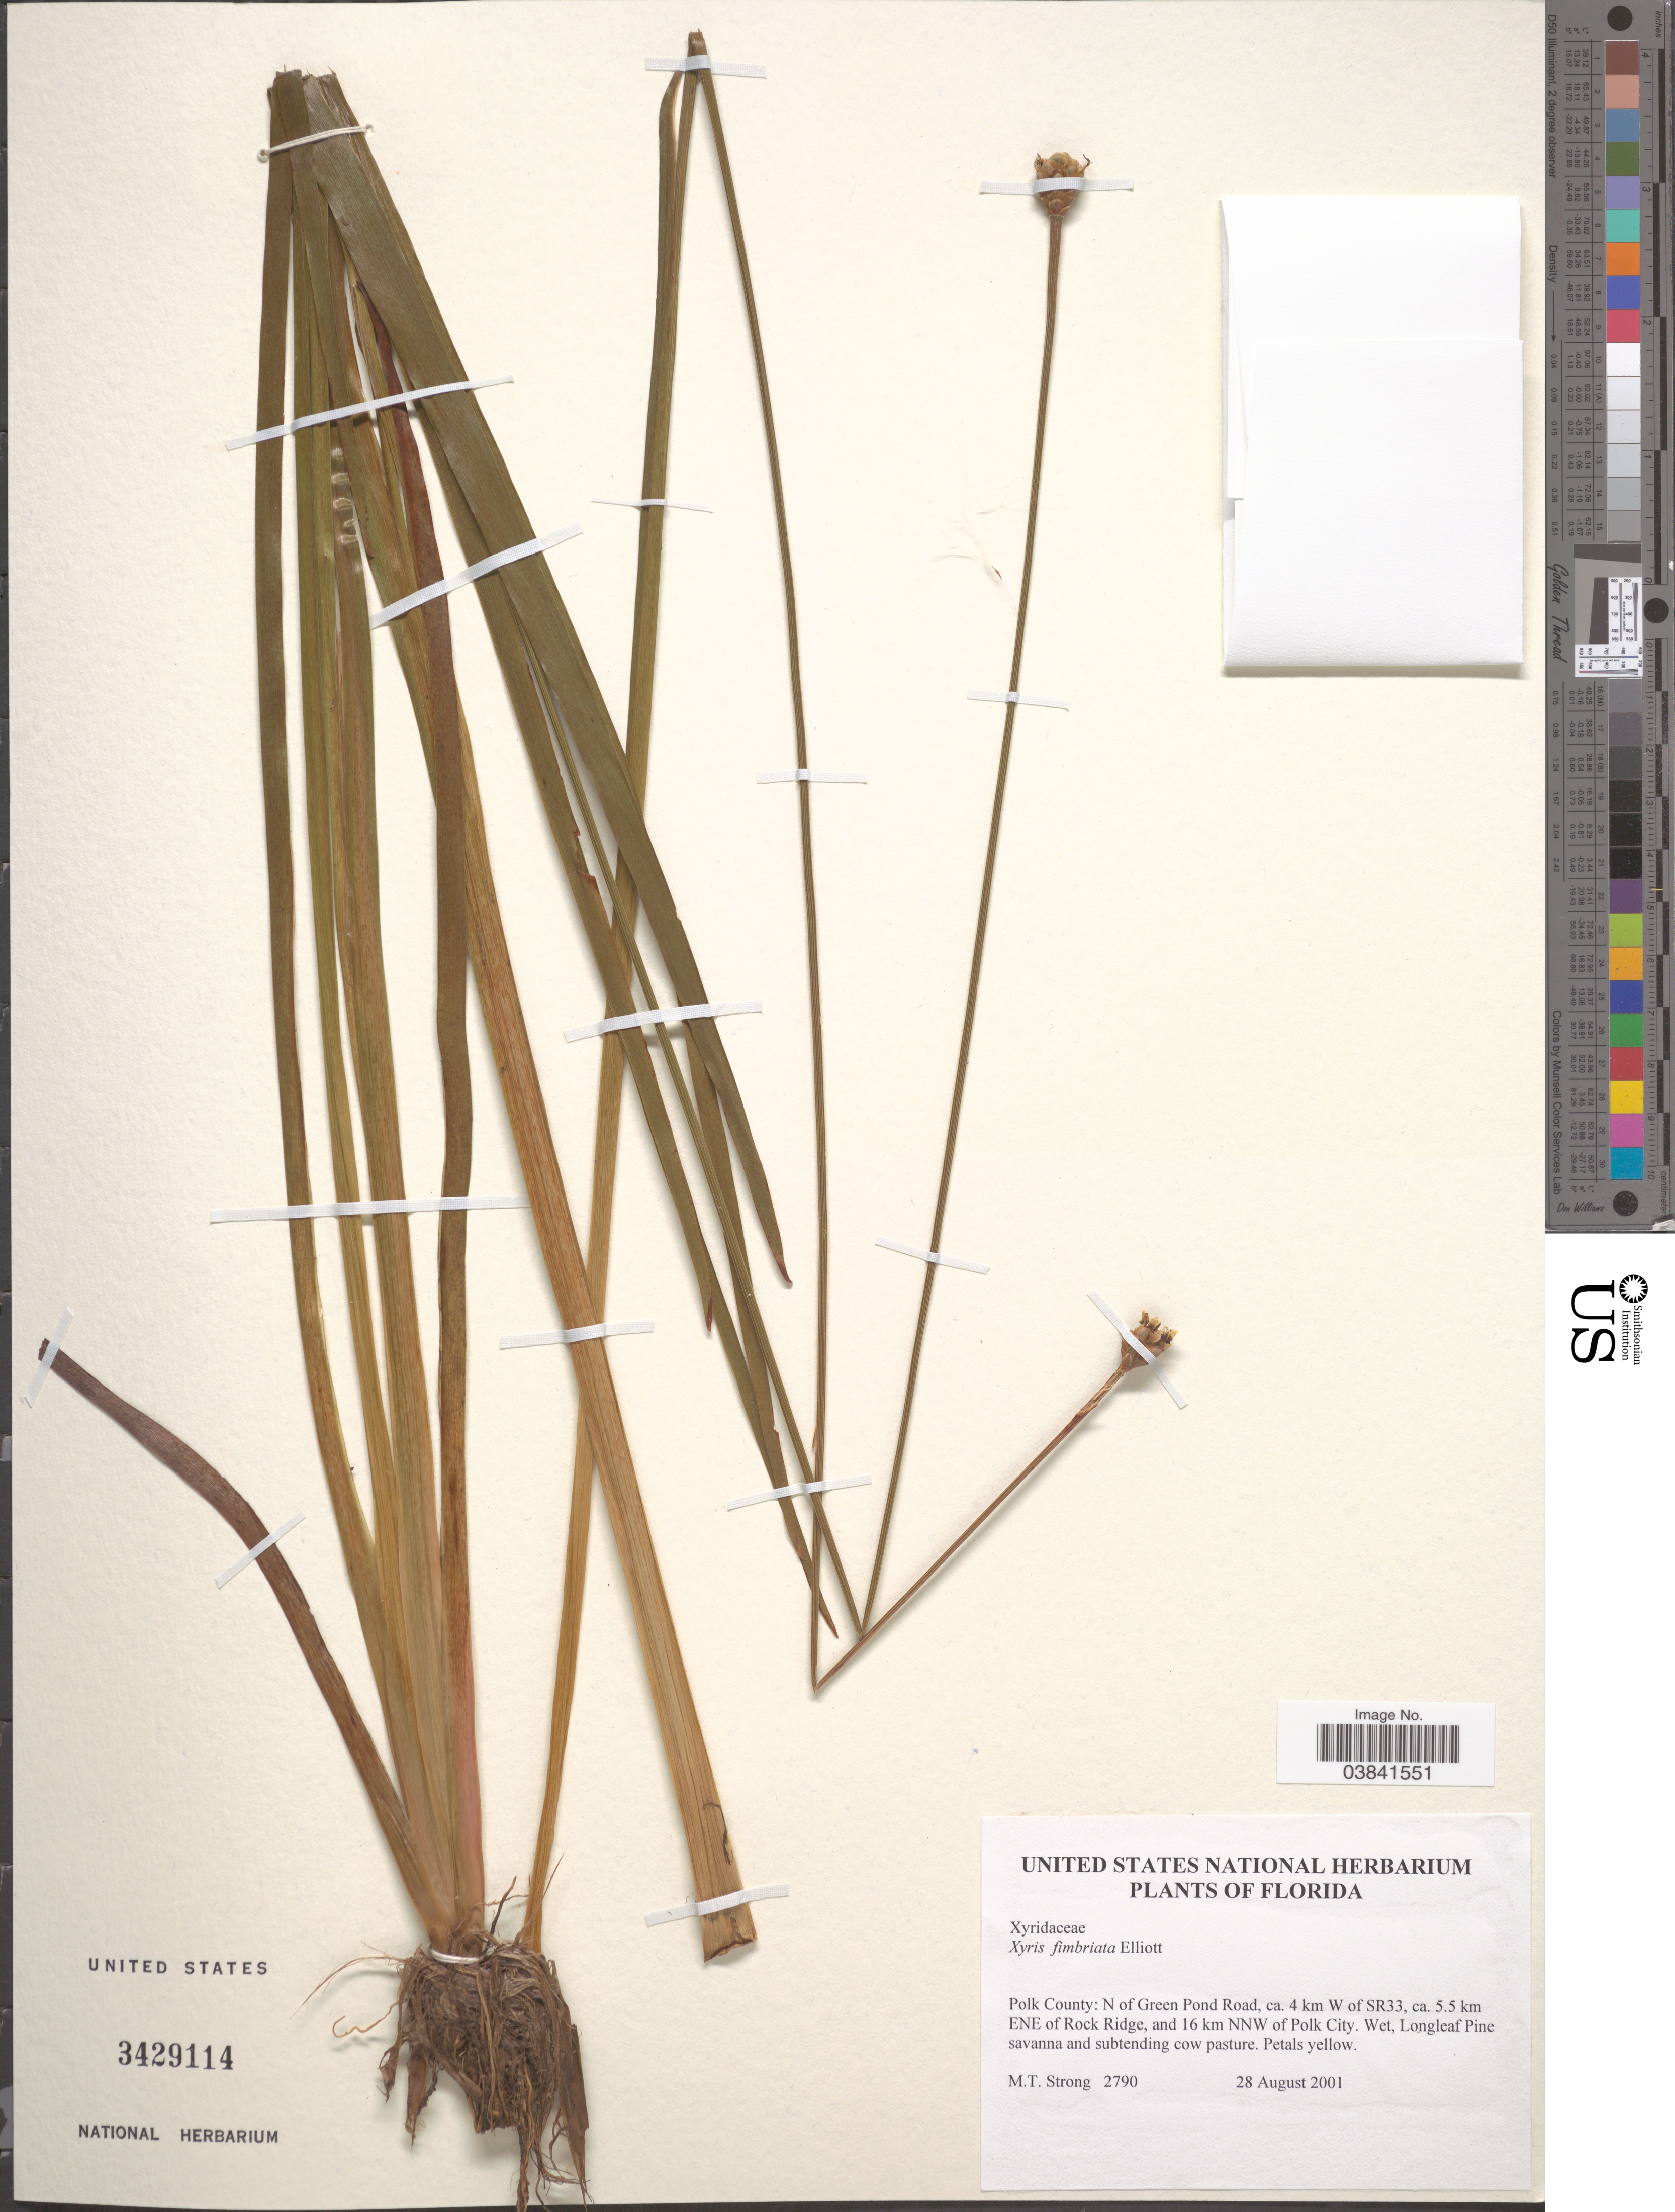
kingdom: Plantae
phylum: Tracheophyta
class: Liliopsida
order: Poales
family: Xyridaceae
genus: Xyris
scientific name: Xyris fimbriata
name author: Elliott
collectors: M. T. Strong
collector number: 2790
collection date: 2001-08-28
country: United States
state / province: Florida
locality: Polk County: N of Green Pond Road, ca. 4 km W of SR33, ca. 5.5 km ENE of Rock Ridge, and 16 km NNW of Polk City.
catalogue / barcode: US 3429114